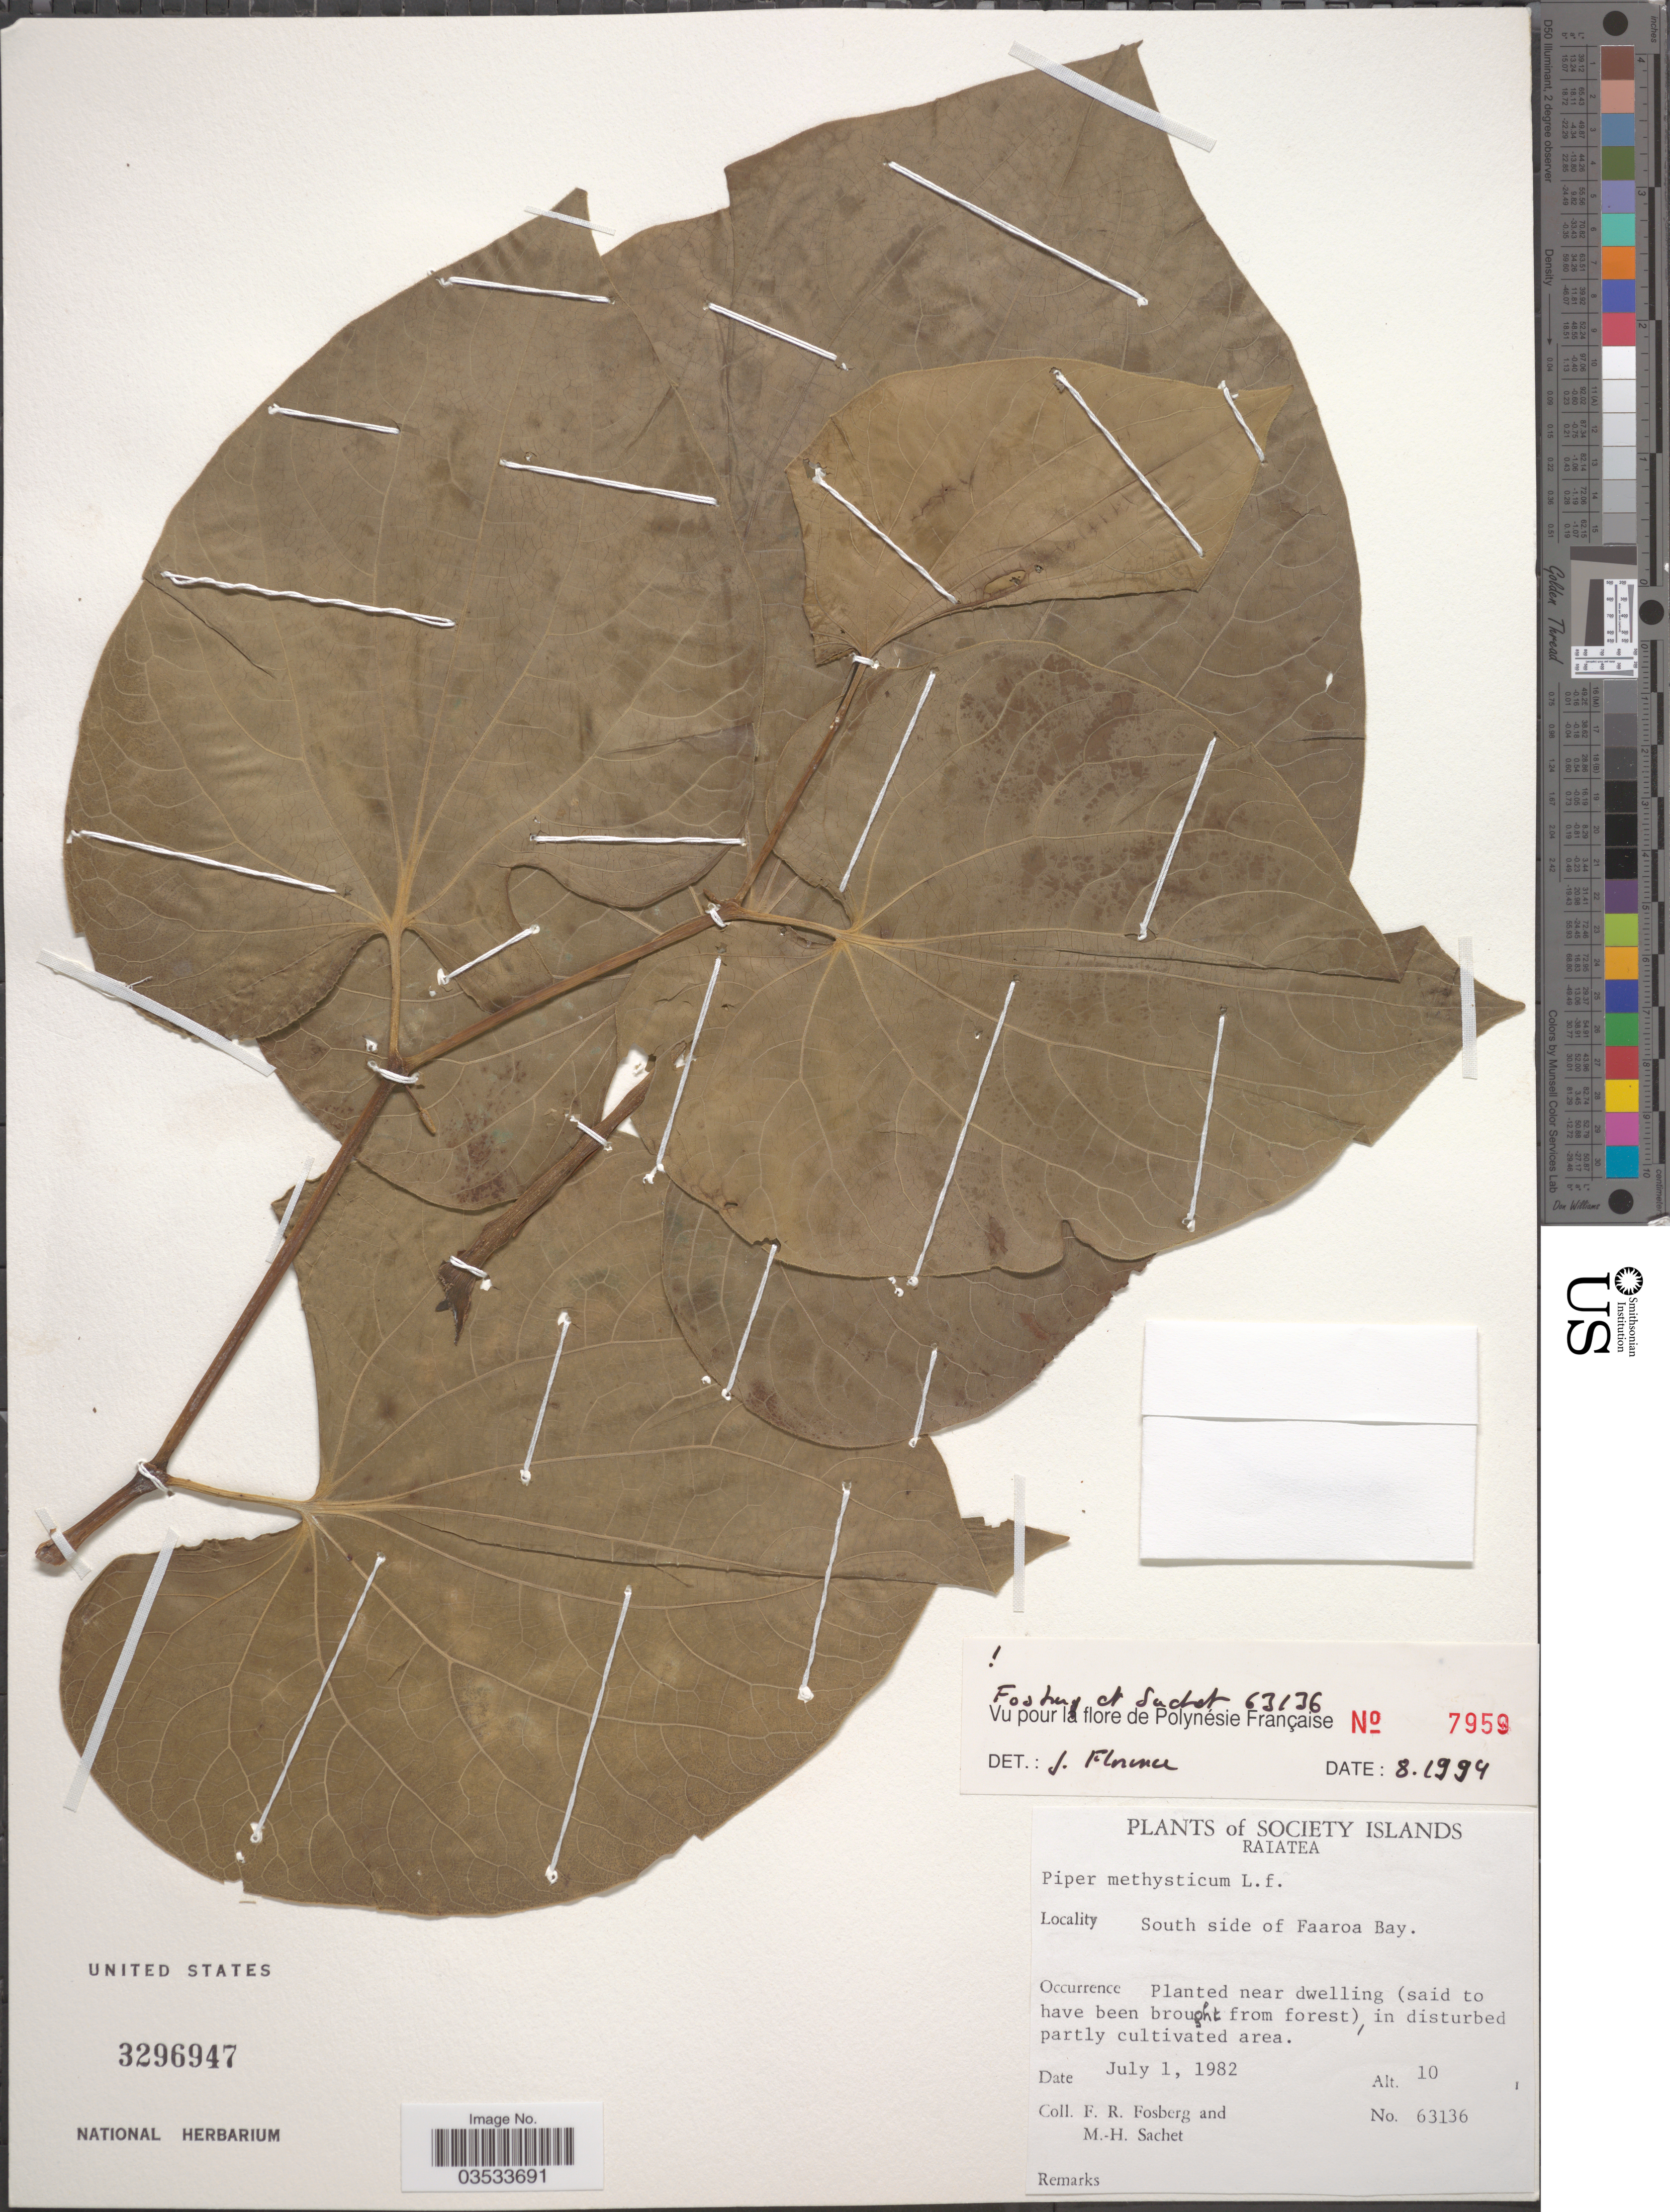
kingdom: Plantae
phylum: Tracheophyta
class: Magnoliopsida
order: Piperales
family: Piperaceae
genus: Piper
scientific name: Piper methysticum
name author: J.R. Forst. & G. Forst.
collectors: F. R. Fosberg & M.-H. Sachet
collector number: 63136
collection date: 1982-07-01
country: French Polynesia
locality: Society Islands. Raiatea. South side of Faaroa Bay. Near dwelling (said to have been brought from forest), in disturbed partly cultivated area.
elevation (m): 3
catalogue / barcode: US 3296947